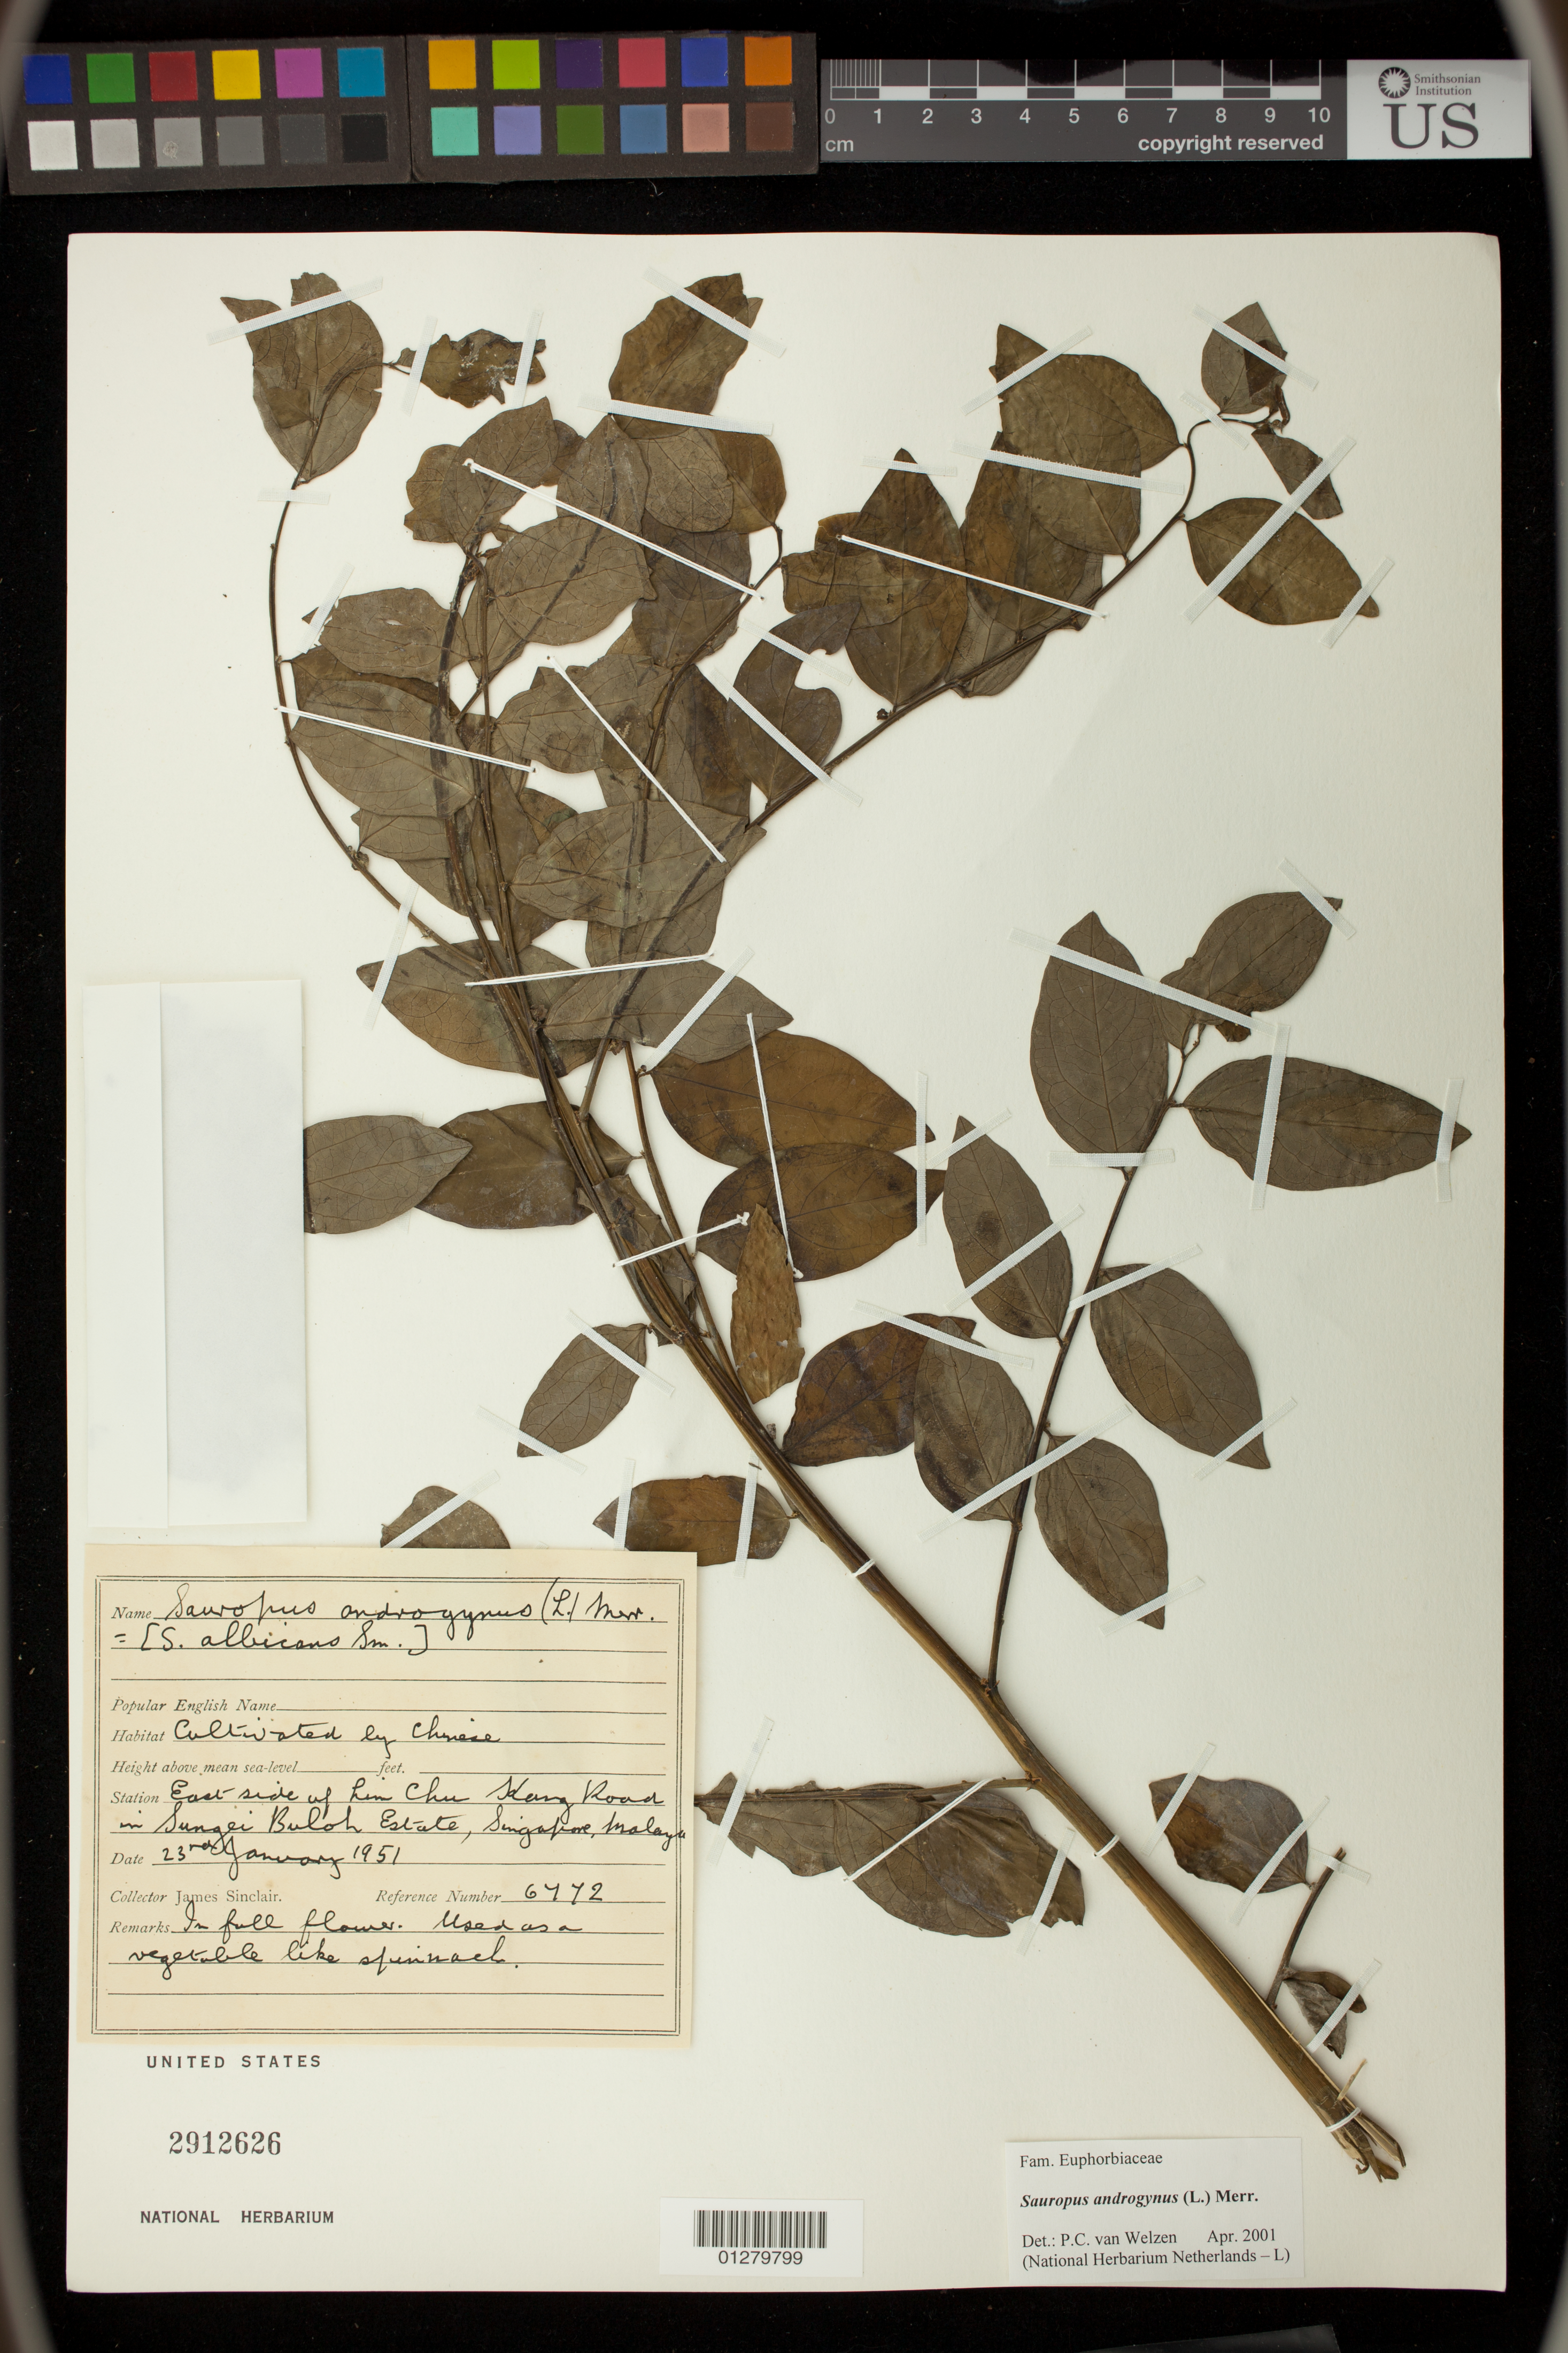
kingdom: Plantae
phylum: Tracheophyta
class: Magnoliopsida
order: Malpighiales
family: Phyllanthaceae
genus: Sauropus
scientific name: Sauropus androgynus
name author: (L.) Merr.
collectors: J. Sinclair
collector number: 6772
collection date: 1951-01-23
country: Singapore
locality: East side of Lim Chu Kang Road in Sungei Buloh Estate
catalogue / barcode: US 2912626